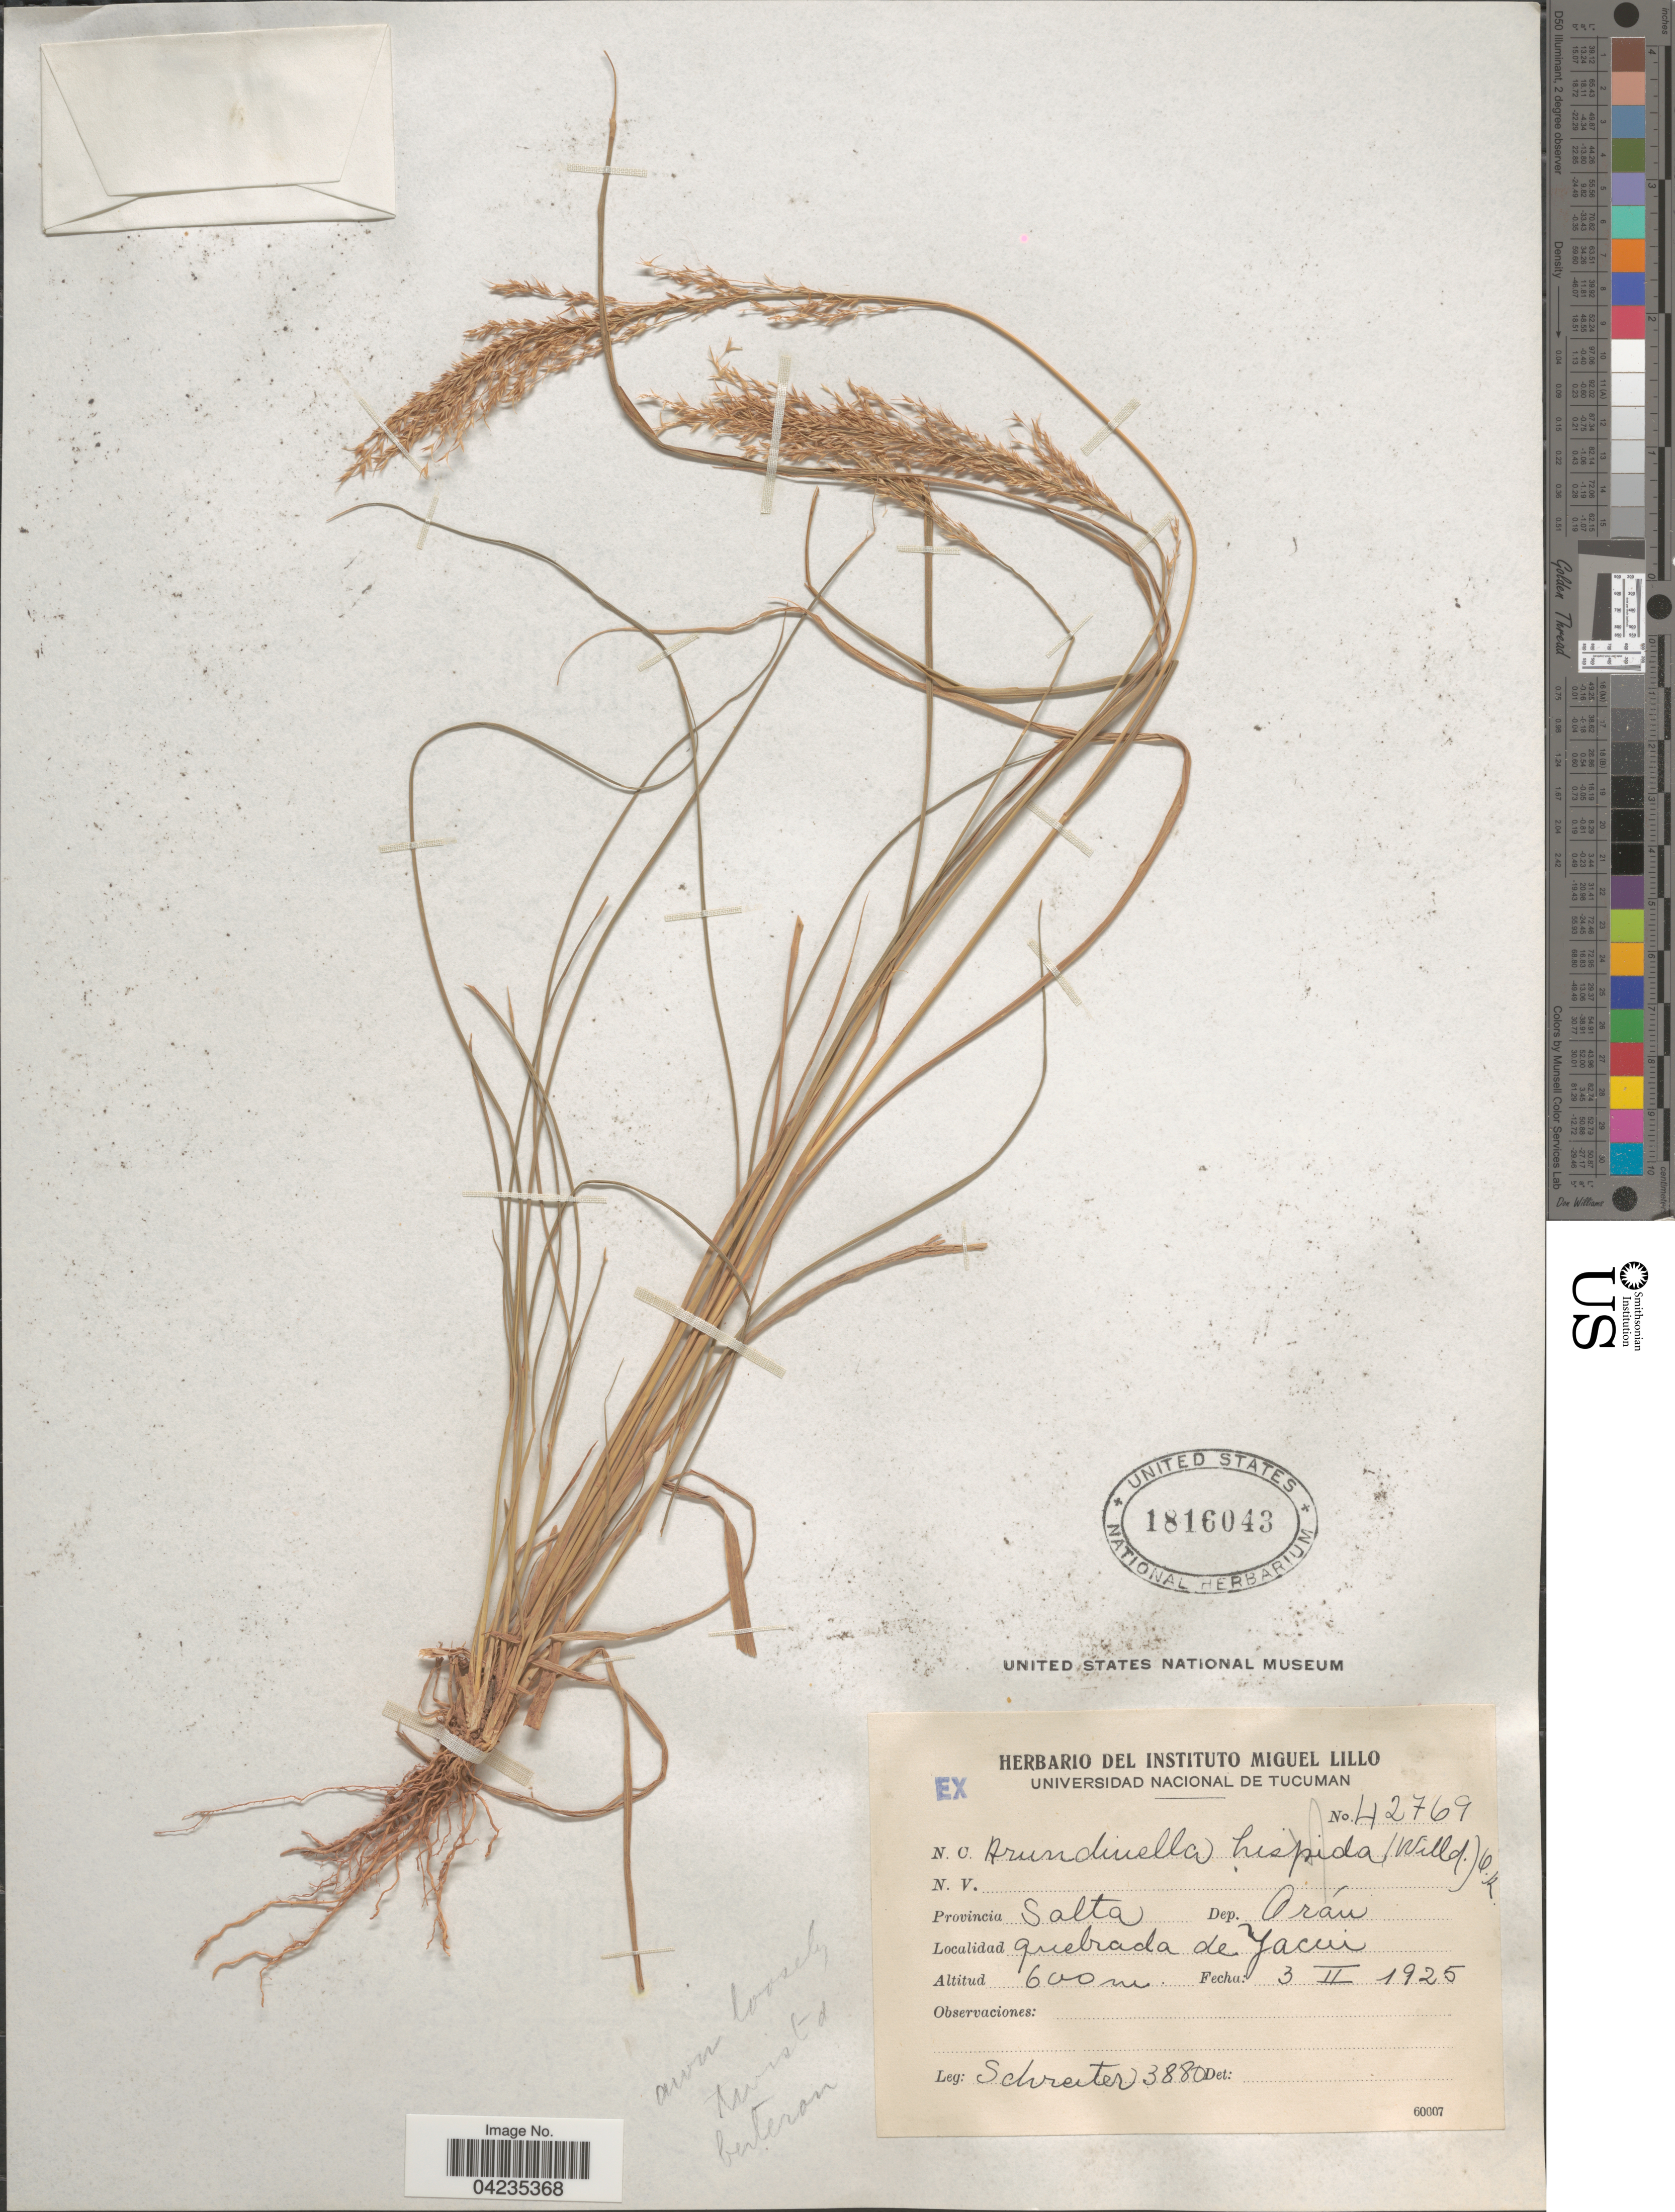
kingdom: Plantae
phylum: Tracheophyta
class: Liliopsida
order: Poales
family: Poaceae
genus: Arundinella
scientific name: Arundinella berteroniana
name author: (Schult.) Hitchc. & Chase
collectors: -. Schreiter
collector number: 3880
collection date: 1925-02-03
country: Argentina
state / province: Salta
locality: Dep. Orán. Quebrada de Yacui.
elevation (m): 600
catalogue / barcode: US 1816043